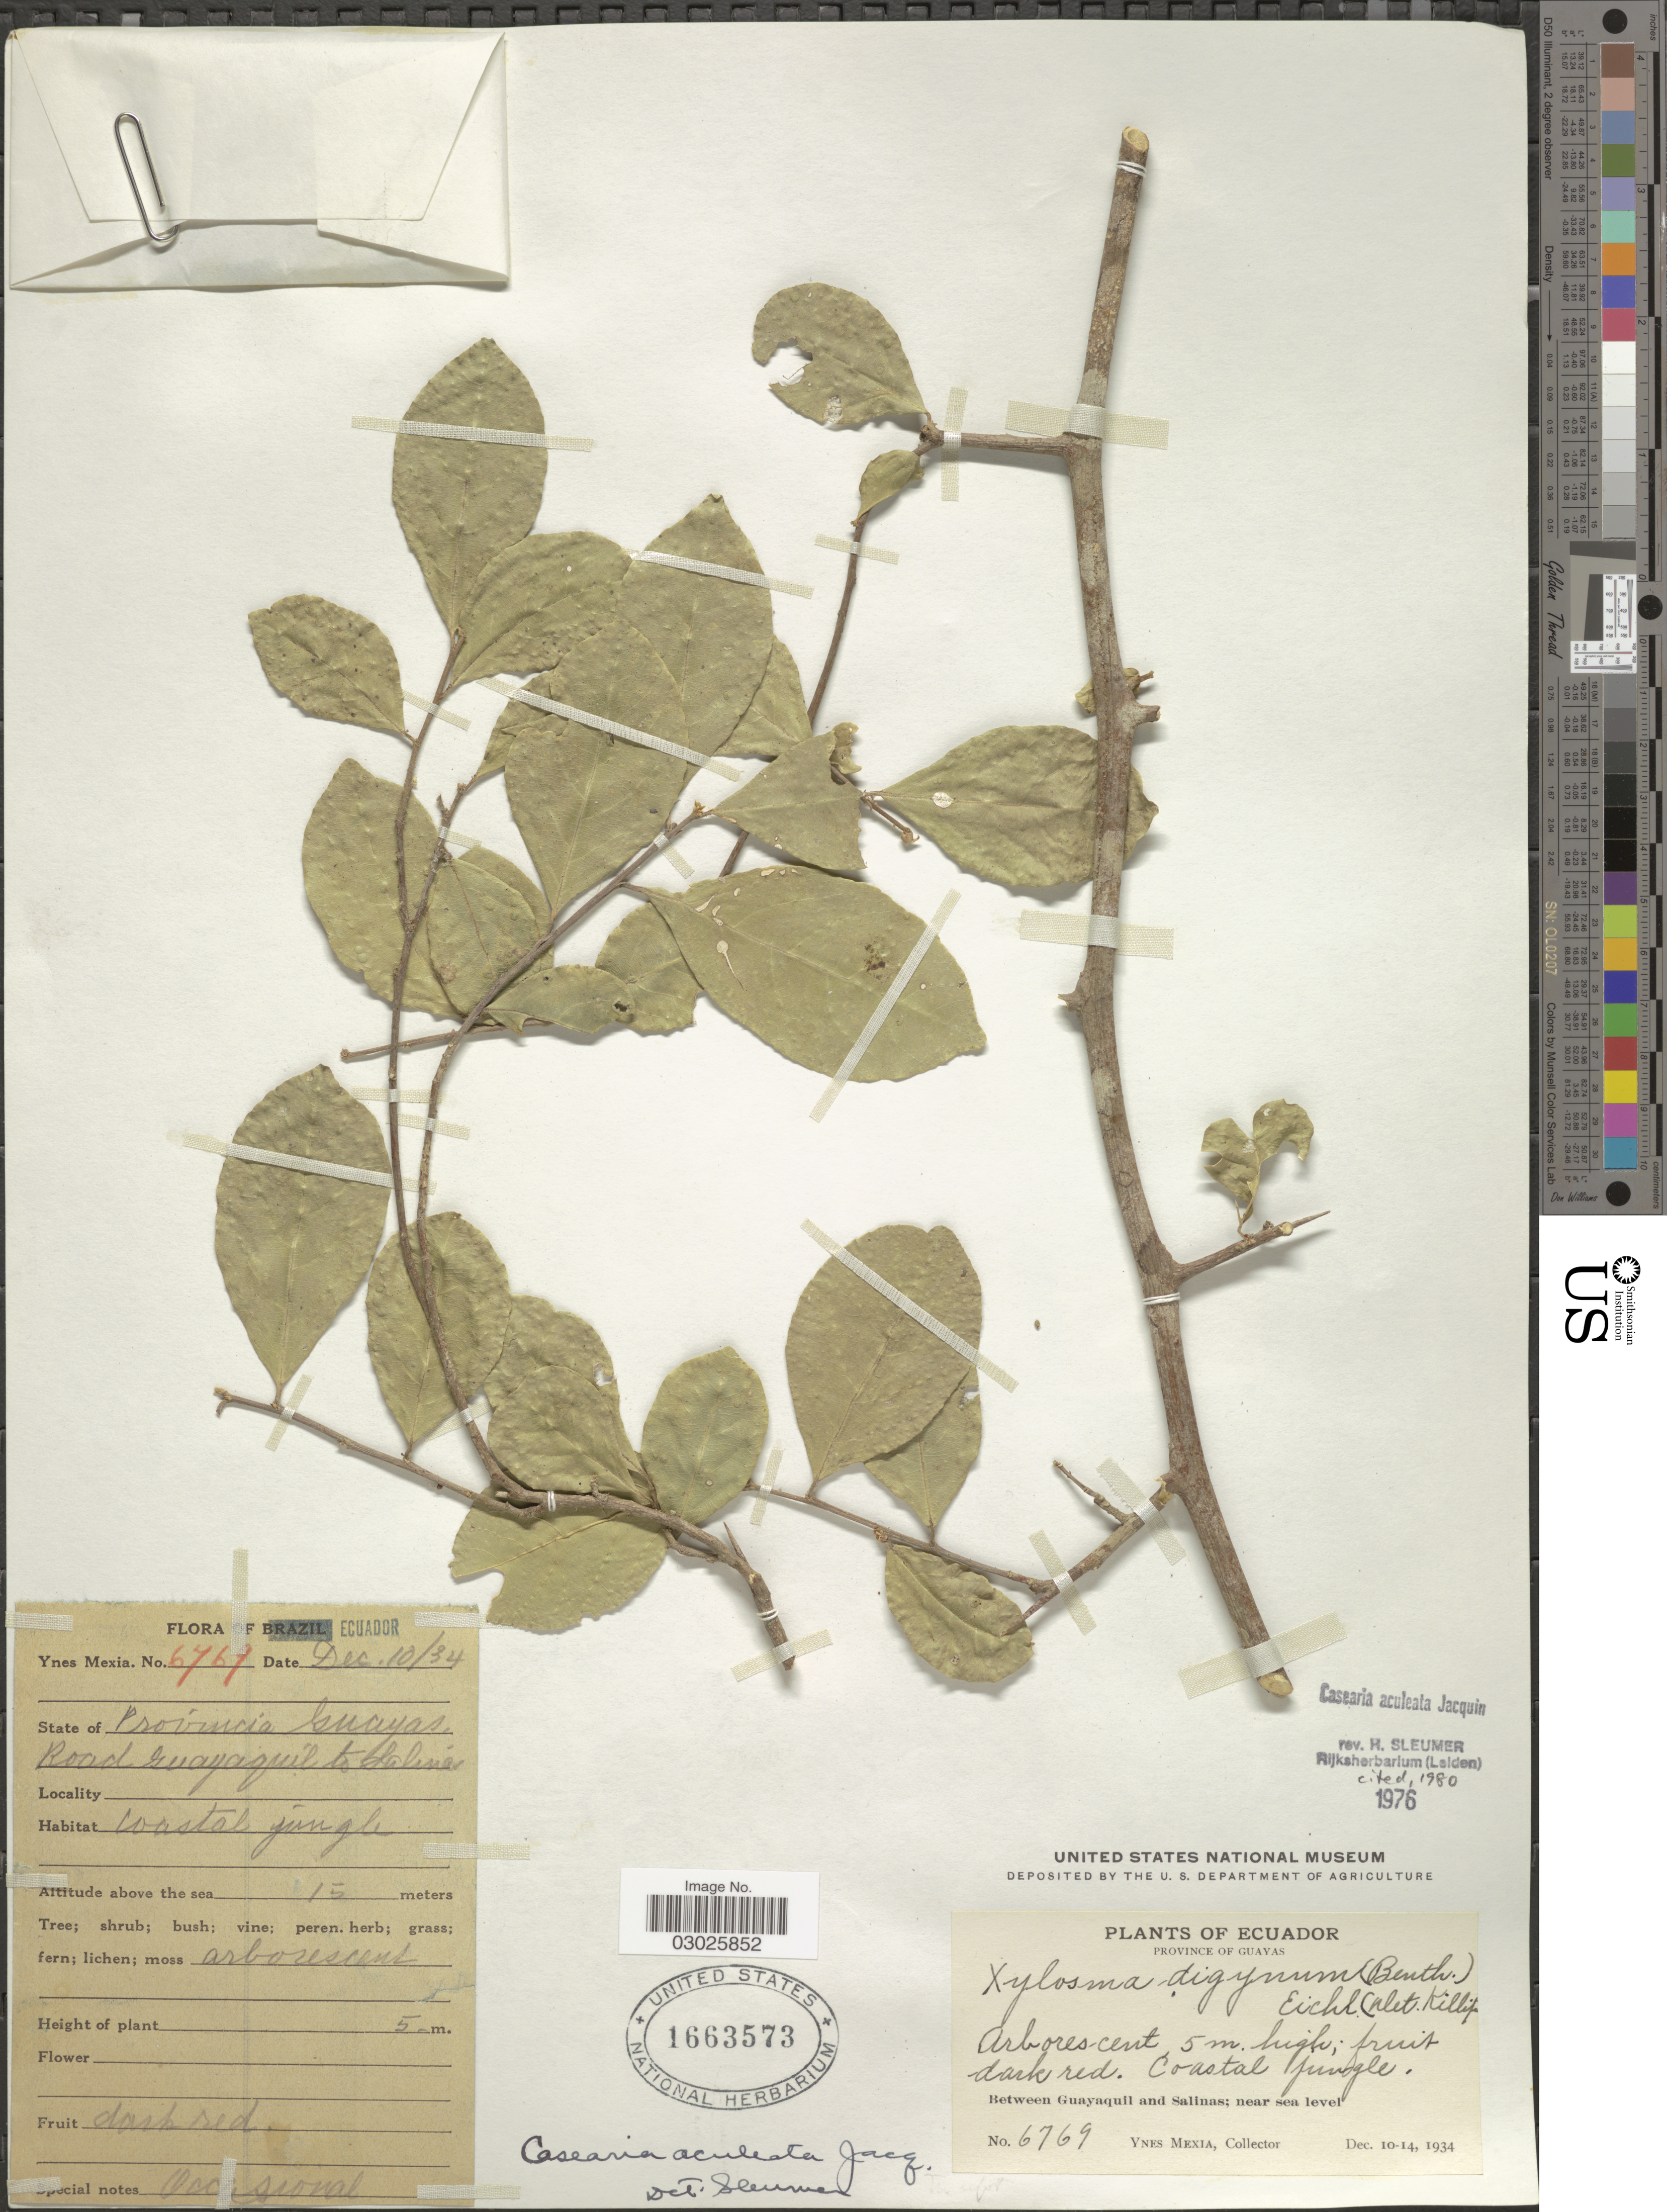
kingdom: Plantae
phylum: Tracheophyta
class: Magnoliopsida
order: Malpighiales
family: Salicaceae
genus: Casearia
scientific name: Casearia aculeata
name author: Jacq.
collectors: Y. Mexia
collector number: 6769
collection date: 1934-12-10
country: Ecuador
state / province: Guayas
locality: Road Guayaquil to Salinas. Coastal jungle. Between Guayaquil and Salinas.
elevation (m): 15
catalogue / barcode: US 1663573